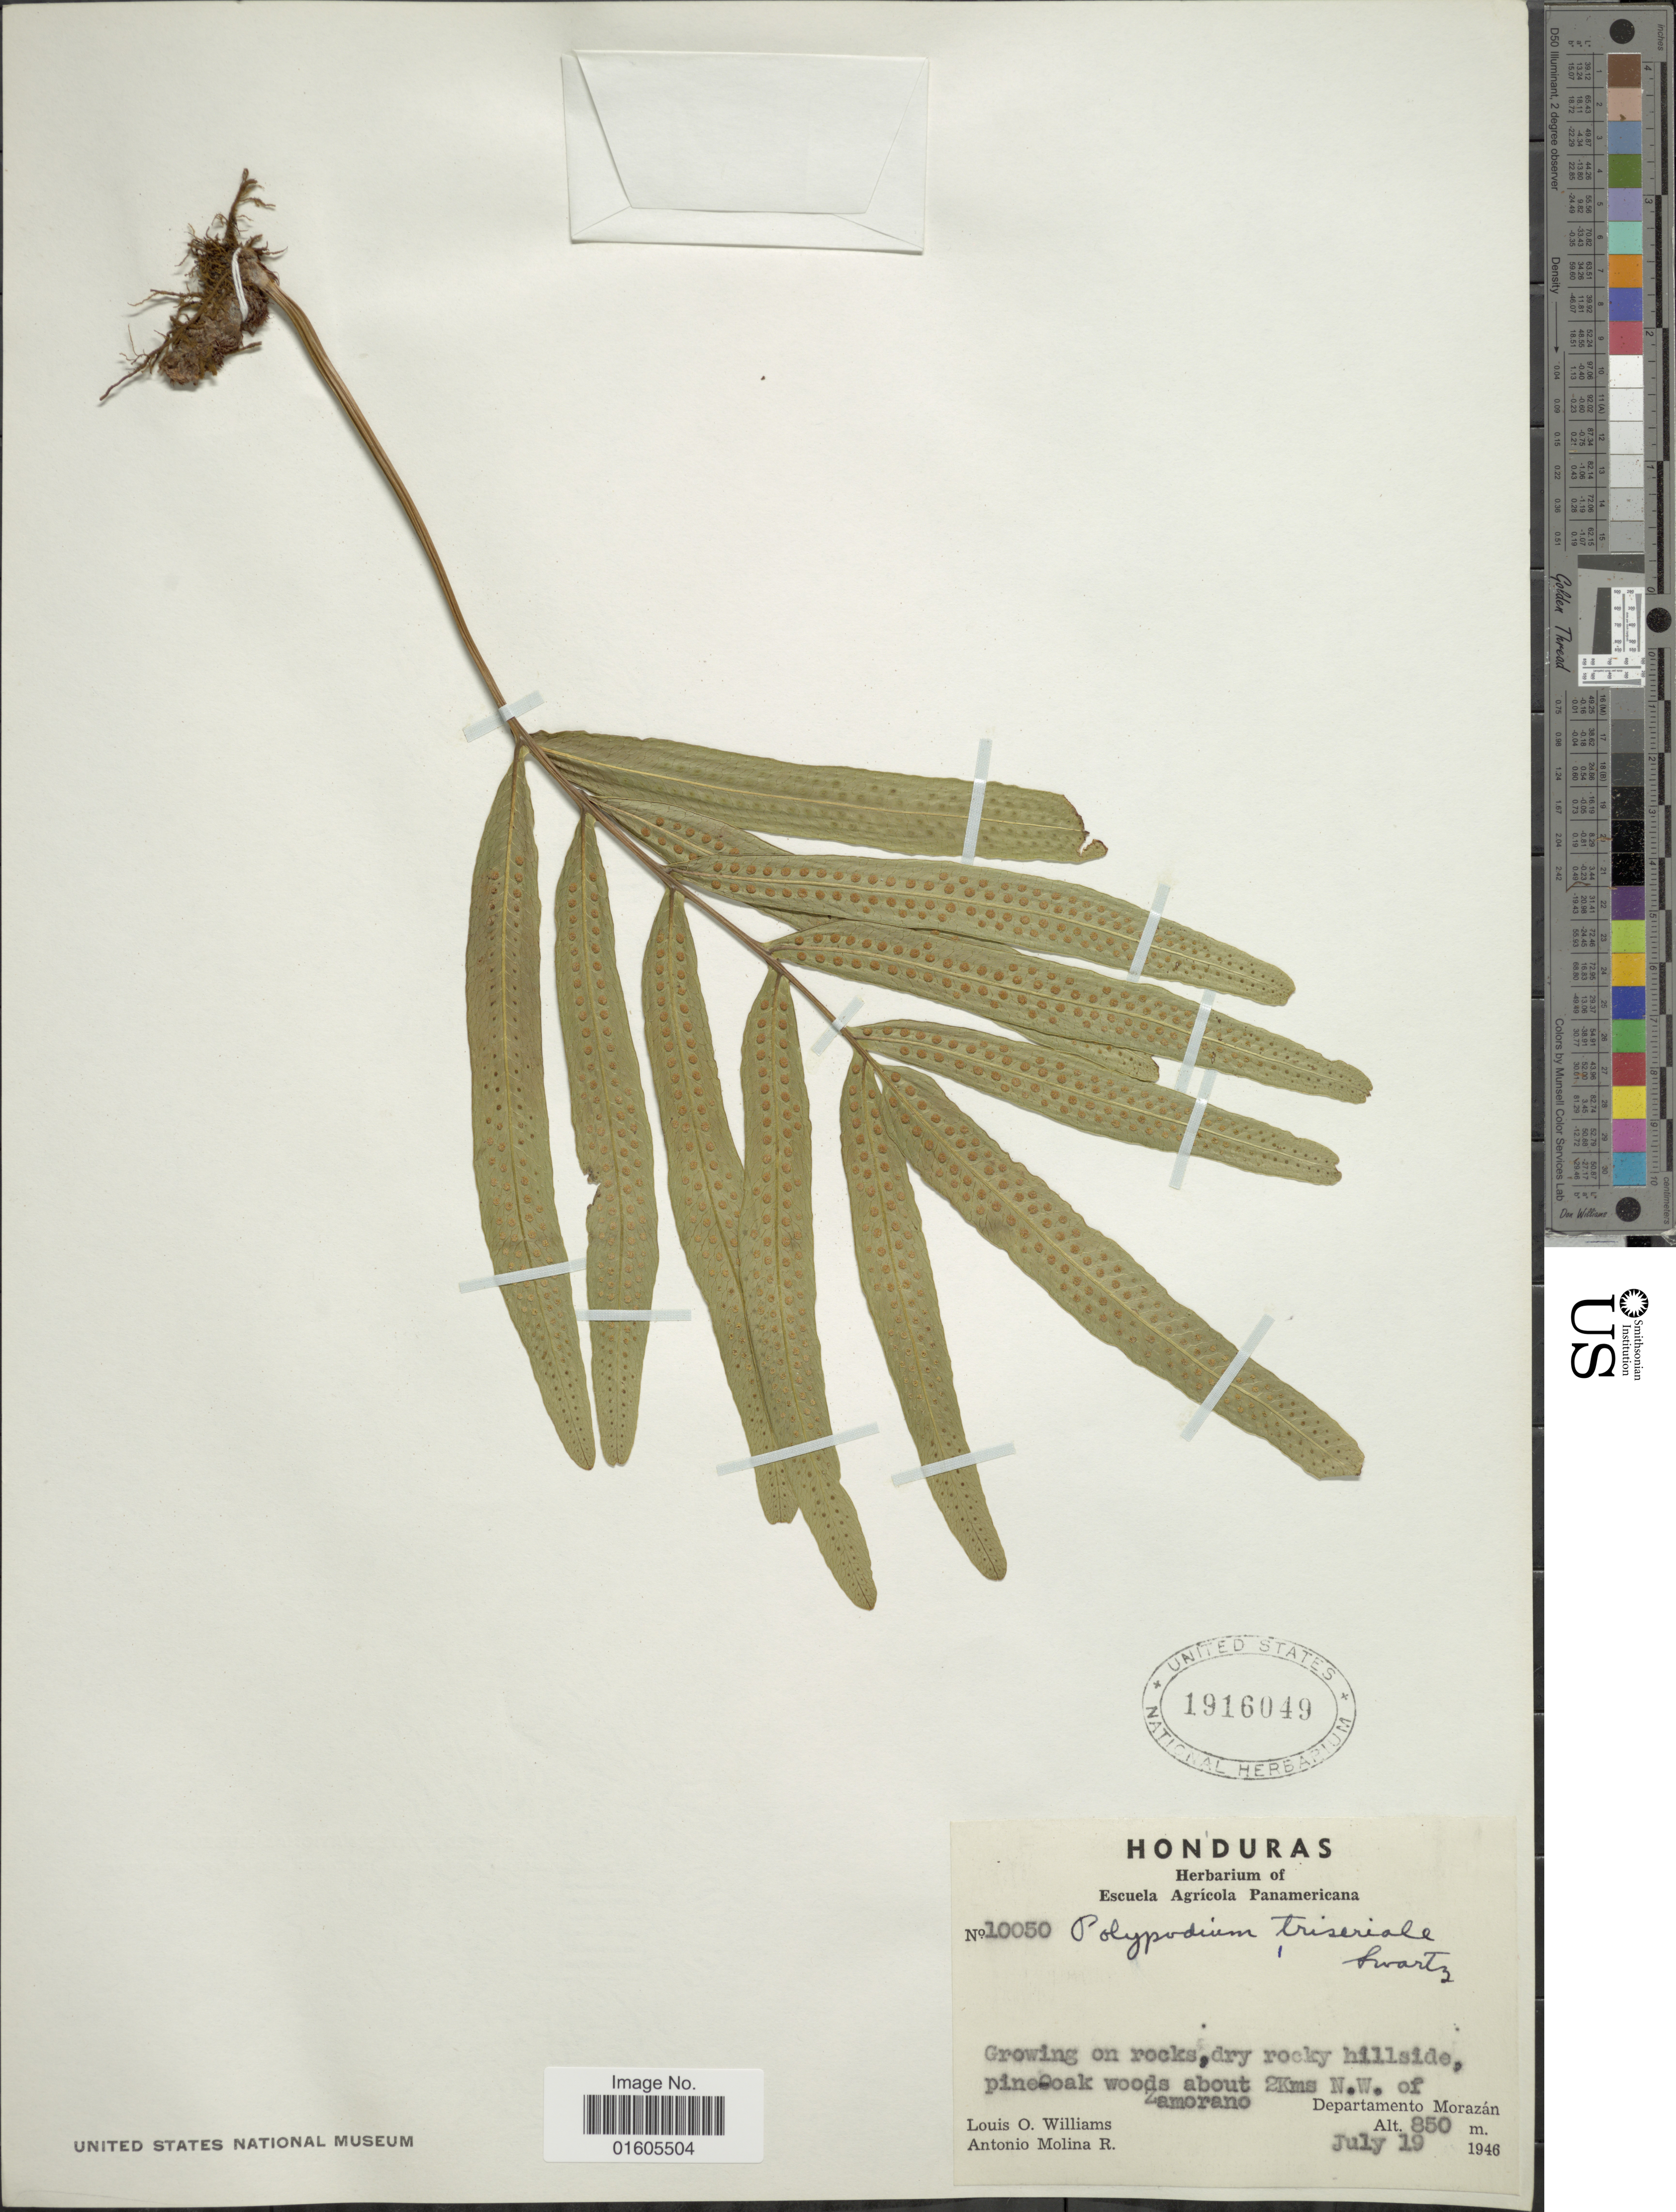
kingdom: Plantae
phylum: Tracheophyta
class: Polypodiopsida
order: Polypodiales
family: Polypodiaceae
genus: Serpocaulon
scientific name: Serpocaulon triseriale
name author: (Sw.) A.R. Sm.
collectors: L. O. Williams & A. Molina R.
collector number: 10050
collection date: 1946-07-19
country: Honduras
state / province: Fco. Morazán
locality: Pine-oak woods about 2Kms N.W. of Zamorano, Departamento Morazán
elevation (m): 850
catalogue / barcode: US 1916049